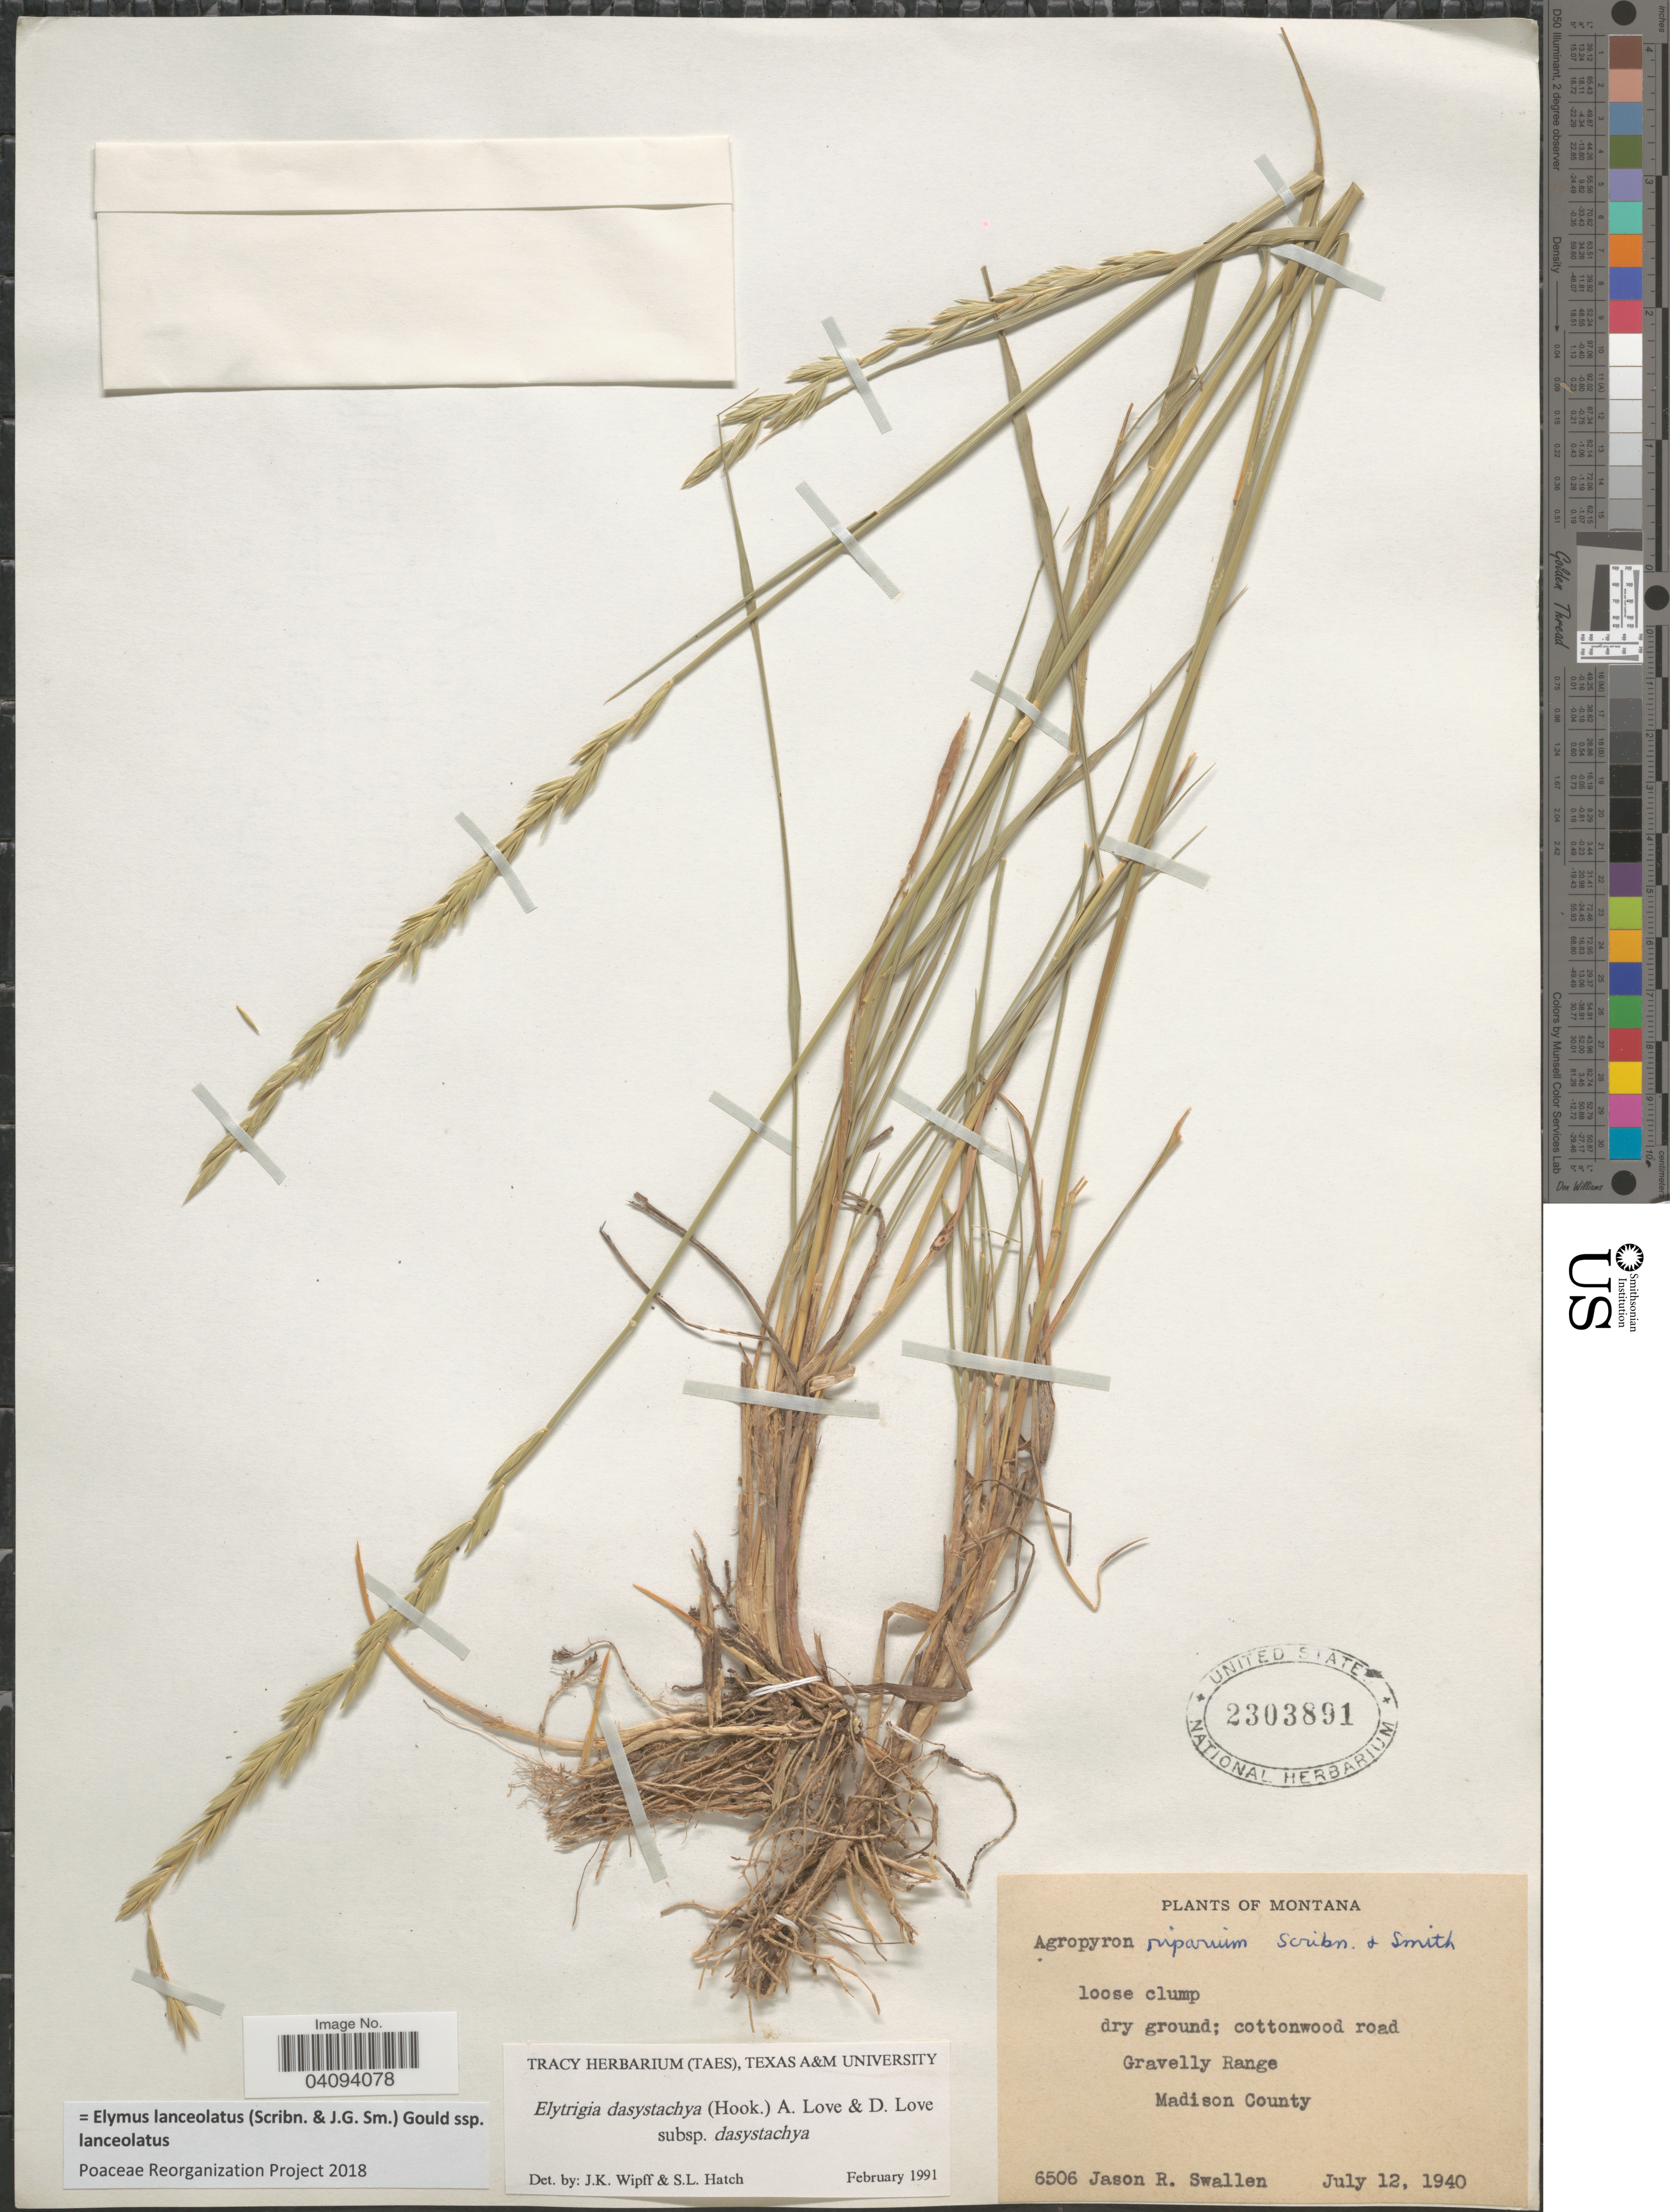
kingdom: Plantae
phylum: Tracheophyta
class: Liliopsida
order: Poales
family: Poaceae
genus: Elymus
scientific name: Elymus lanceolatus subsp. lanceolatus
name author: (Scribn. & J.G. Sm.) Gould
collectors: J. R. Swallen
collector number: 6506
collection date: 1940-07-12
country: United States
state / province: Montana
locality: Cottonwood road. Gravelley Range. Madison County.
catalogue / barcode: US 2303891